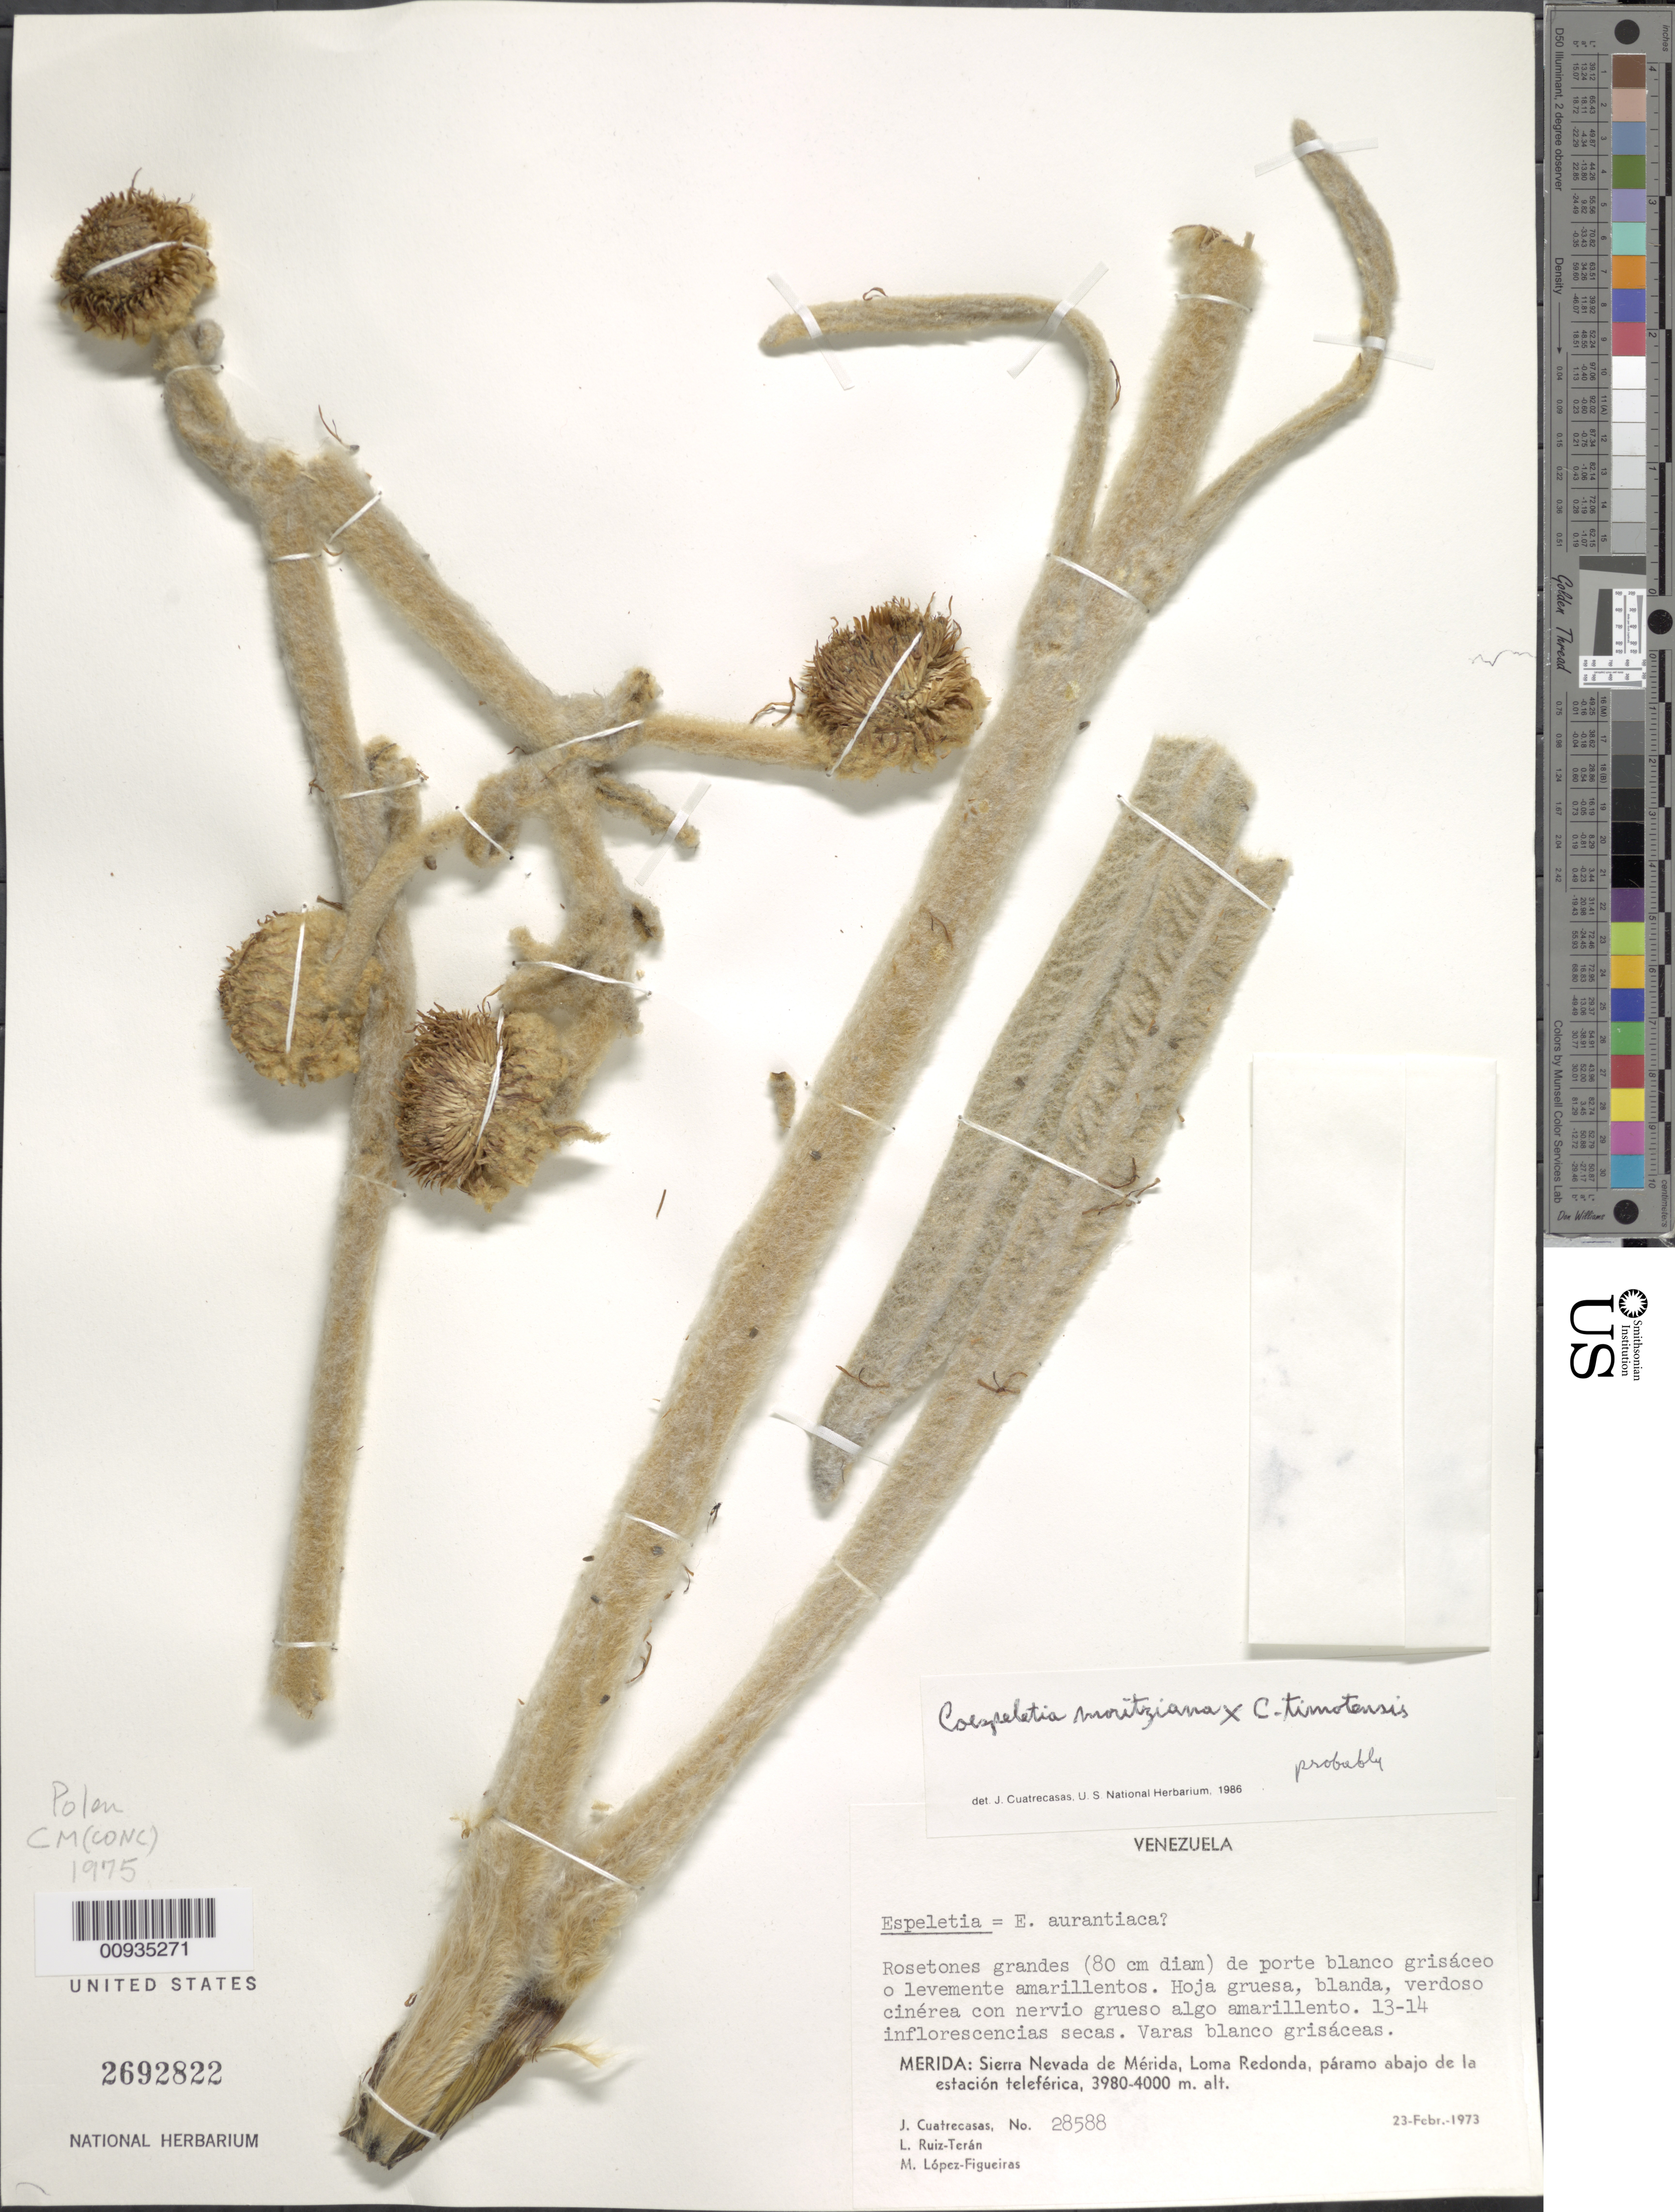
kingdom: Plantae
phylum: Tracheophyta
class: Magnoliopsida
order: Asterales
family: Asteraceae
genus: Coespeletia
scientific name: Coespeletia moritziana x C. timotensis (Cuatrec.) Cuatrec.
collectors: J. Cuatrecasas, L. E. Ruíz-Terán & M. López Figueiras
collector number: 28588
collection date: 1973-02-23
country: Venezuela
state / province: Mérida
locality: Sierra Nevada de Merida, Loma Redonda, paramo abajo de la estacion teleferica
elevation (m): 3980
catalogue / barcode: US 2692822